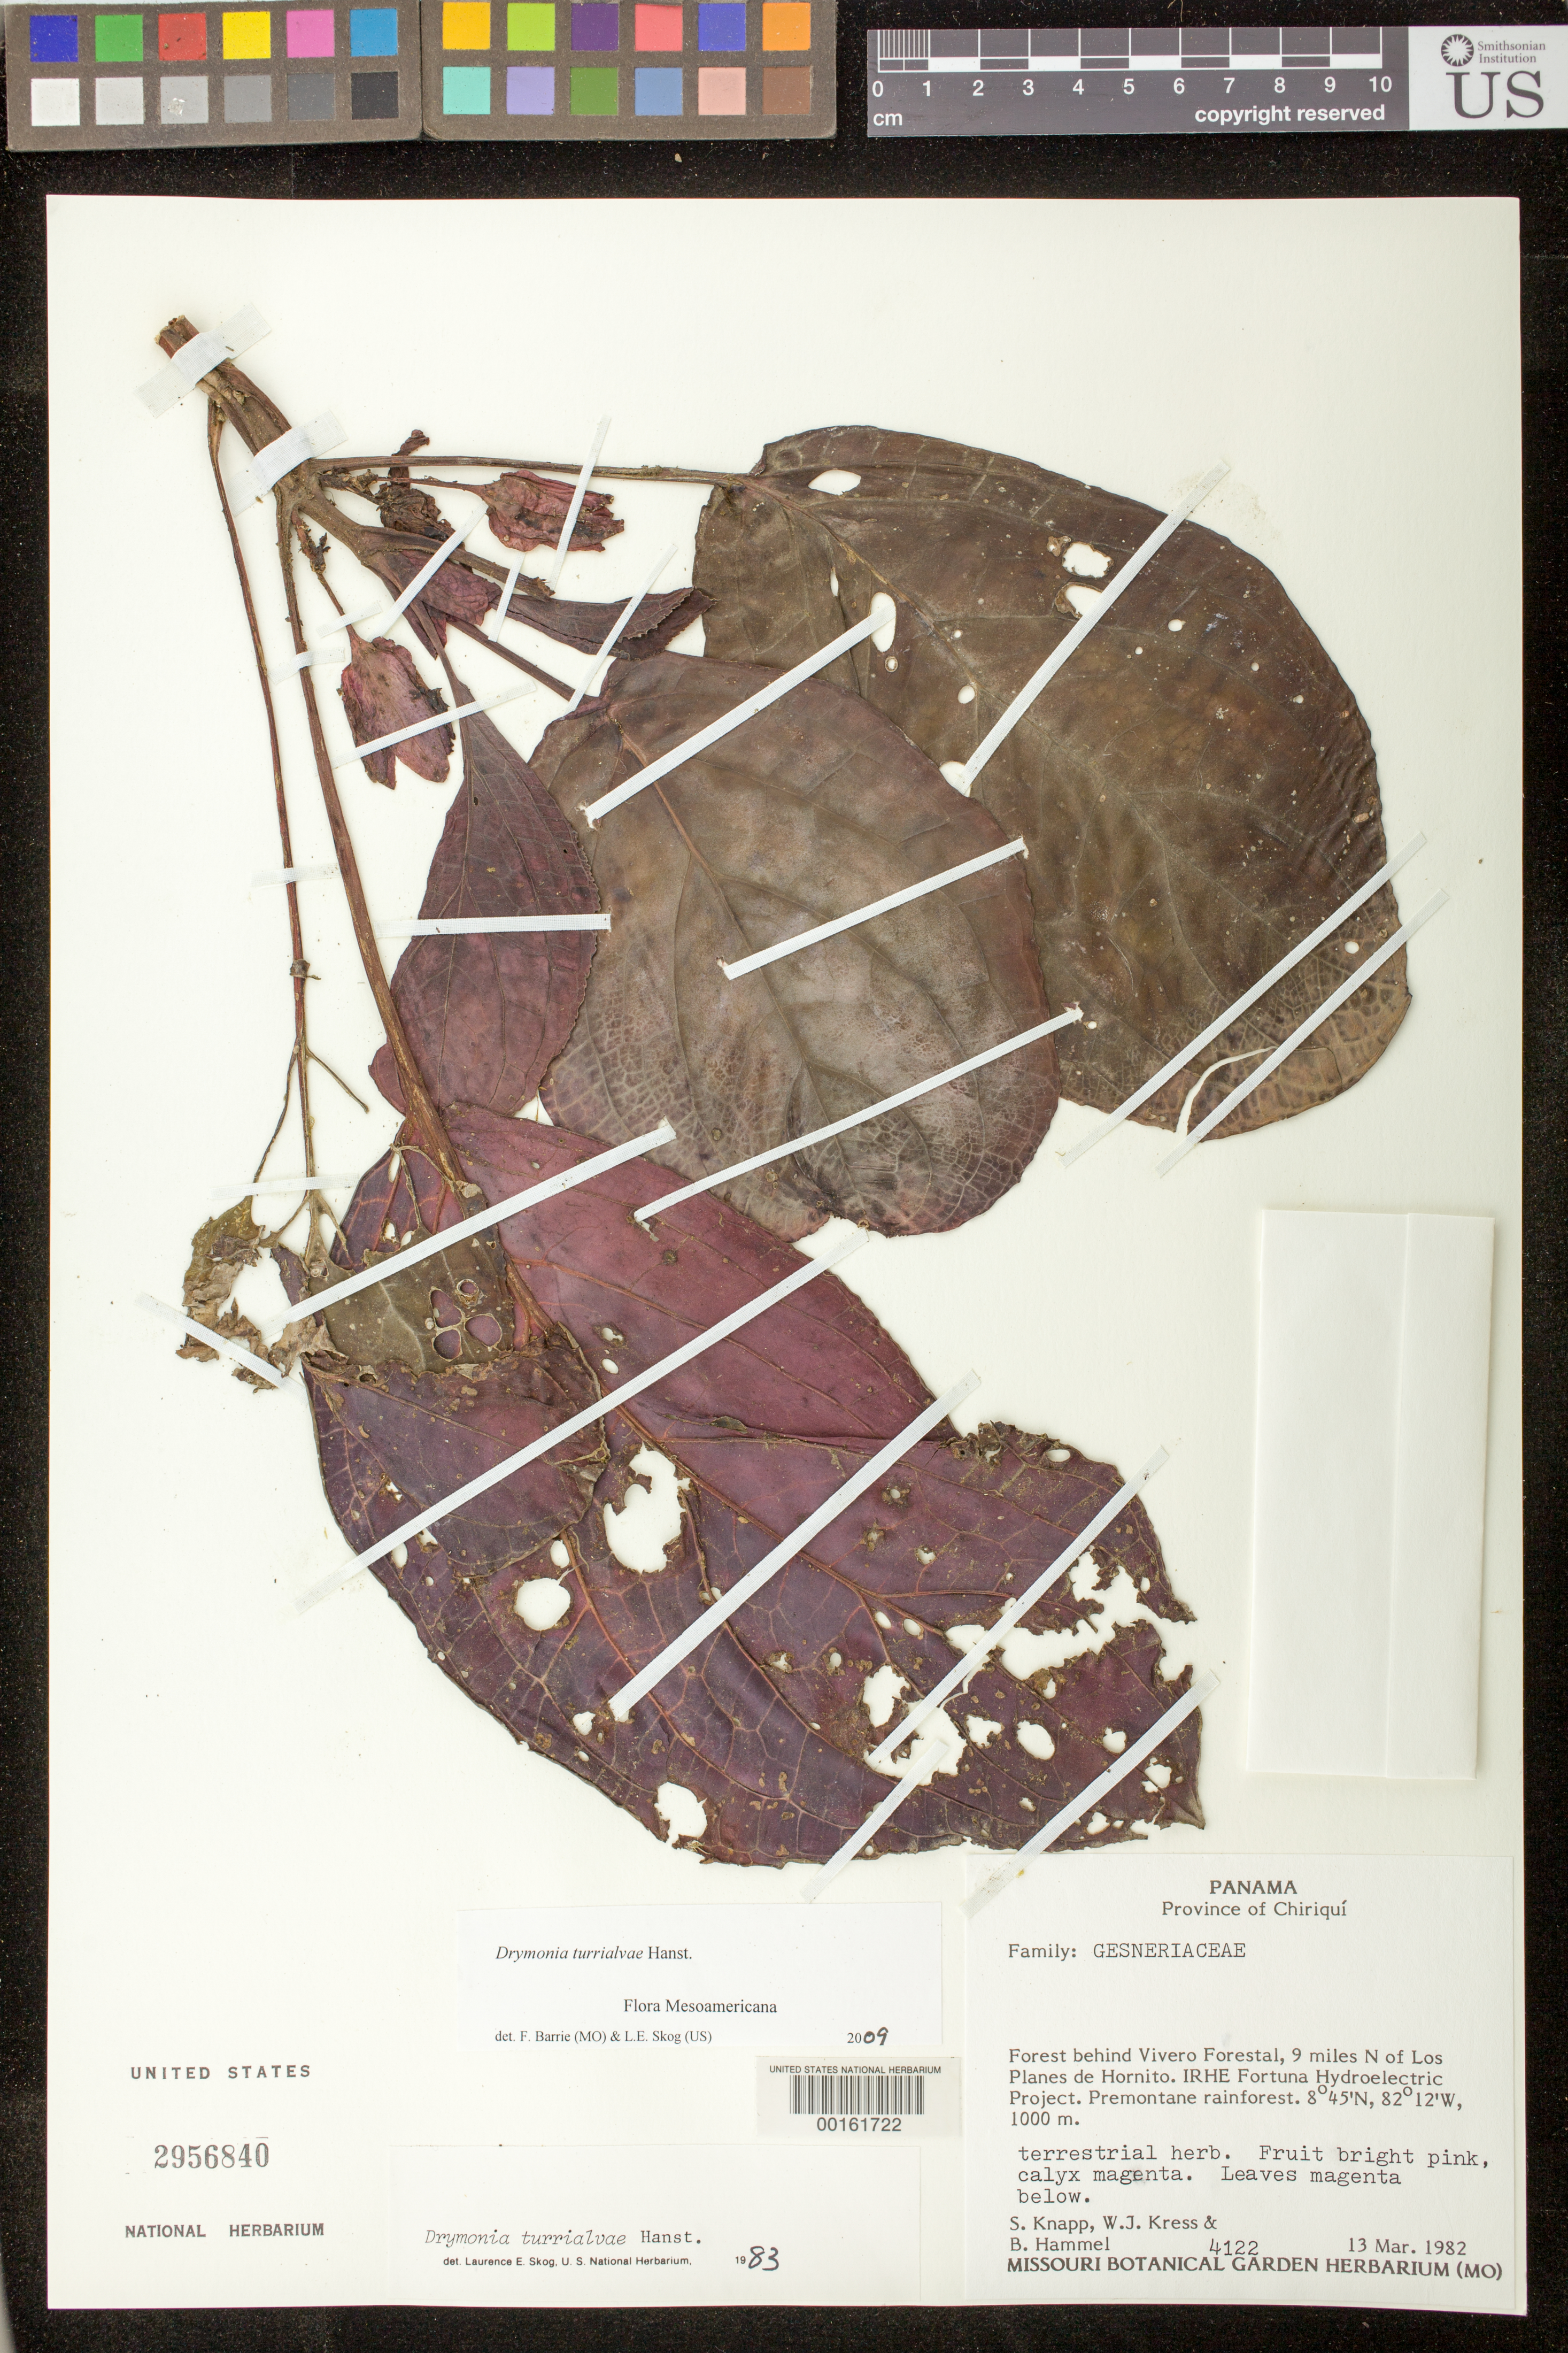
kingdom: Plantae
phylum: Tracheophyta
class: Magnoliopsida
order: Lamiales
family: Gesneriaceae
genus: Drymonia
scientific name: Drymonia turrialvae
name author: Hanst.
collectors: S. Knapp & et al.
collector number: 4122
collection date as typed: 13 Mar 1982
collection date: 1982-03-13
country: Panama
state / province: Chiriquí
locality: Forest behind Vivero Forestal, 9 mi N of Los Planes de Hornito, IRHE Fortuna hydroelectric project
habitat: Premontane rainforest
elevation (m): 1000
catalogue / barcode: US 2956840